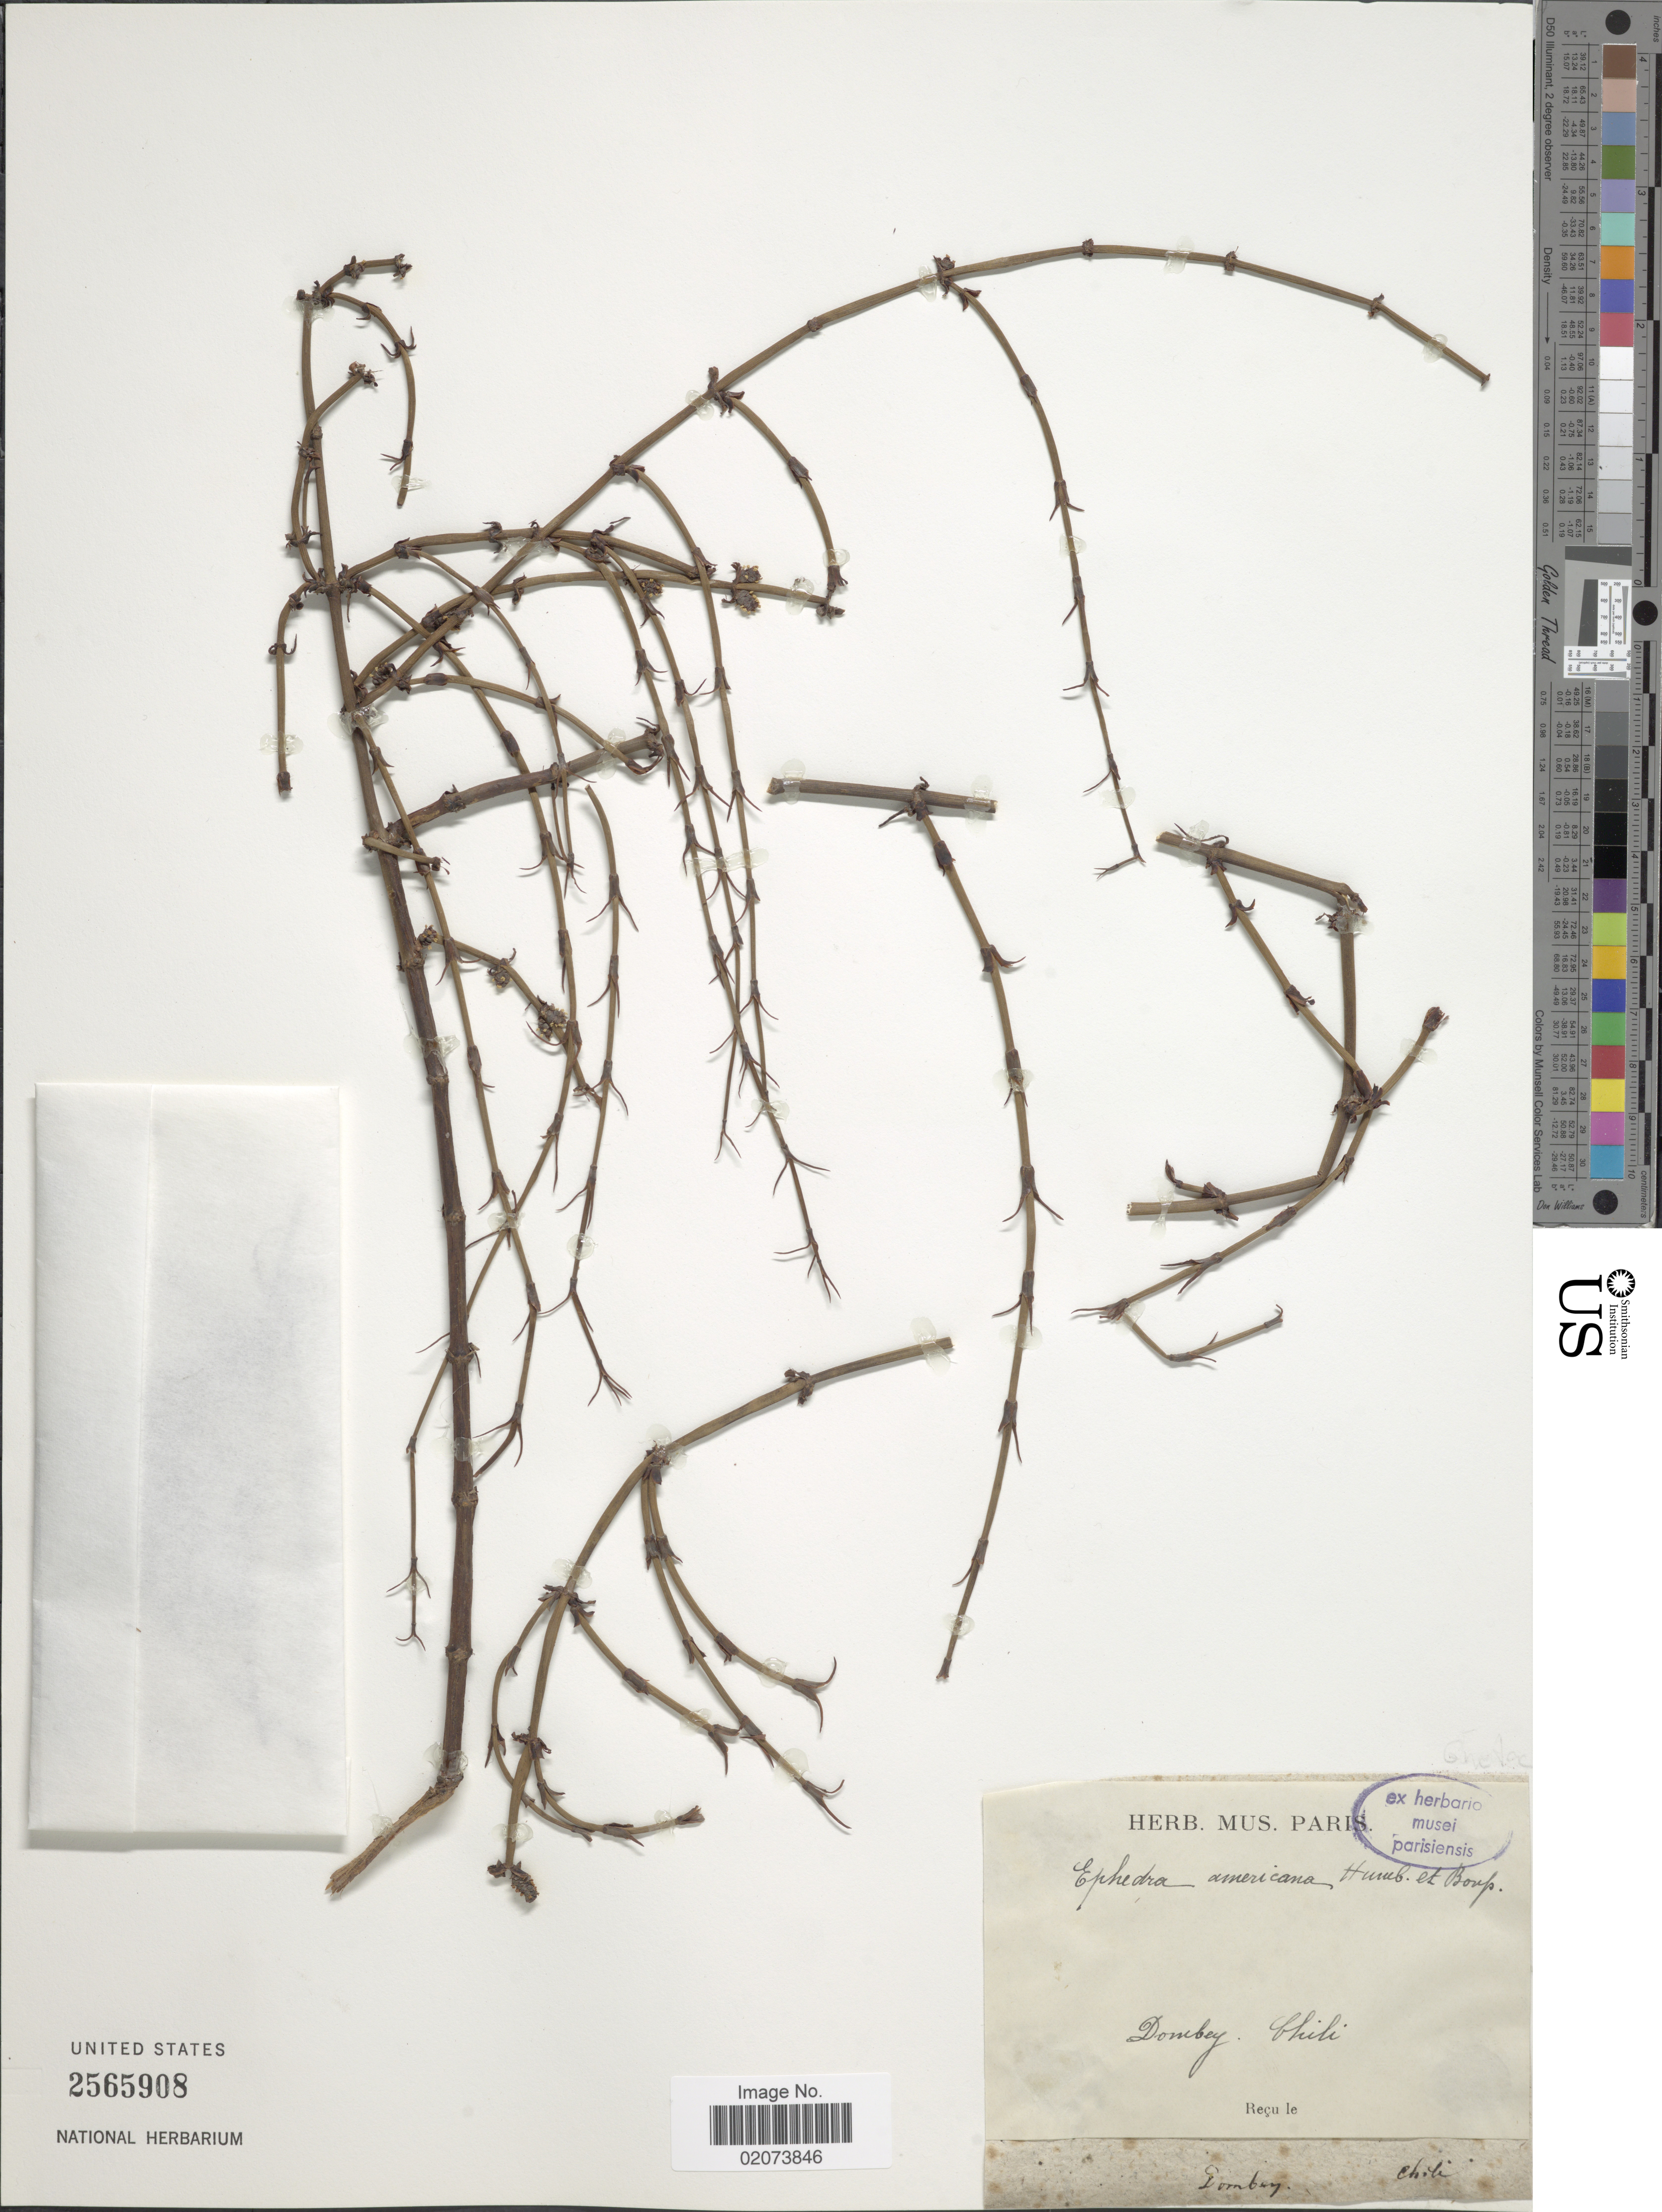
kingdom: Plantae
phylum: Tracheophyta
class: Gnetopsida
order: Ephedrales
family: Ephedraceae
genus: Ephedra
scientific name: Ephedra americana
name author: Humb. & Bonpl. ex Willd.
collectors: Dombey, --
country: Chile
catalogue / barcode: US 2565908